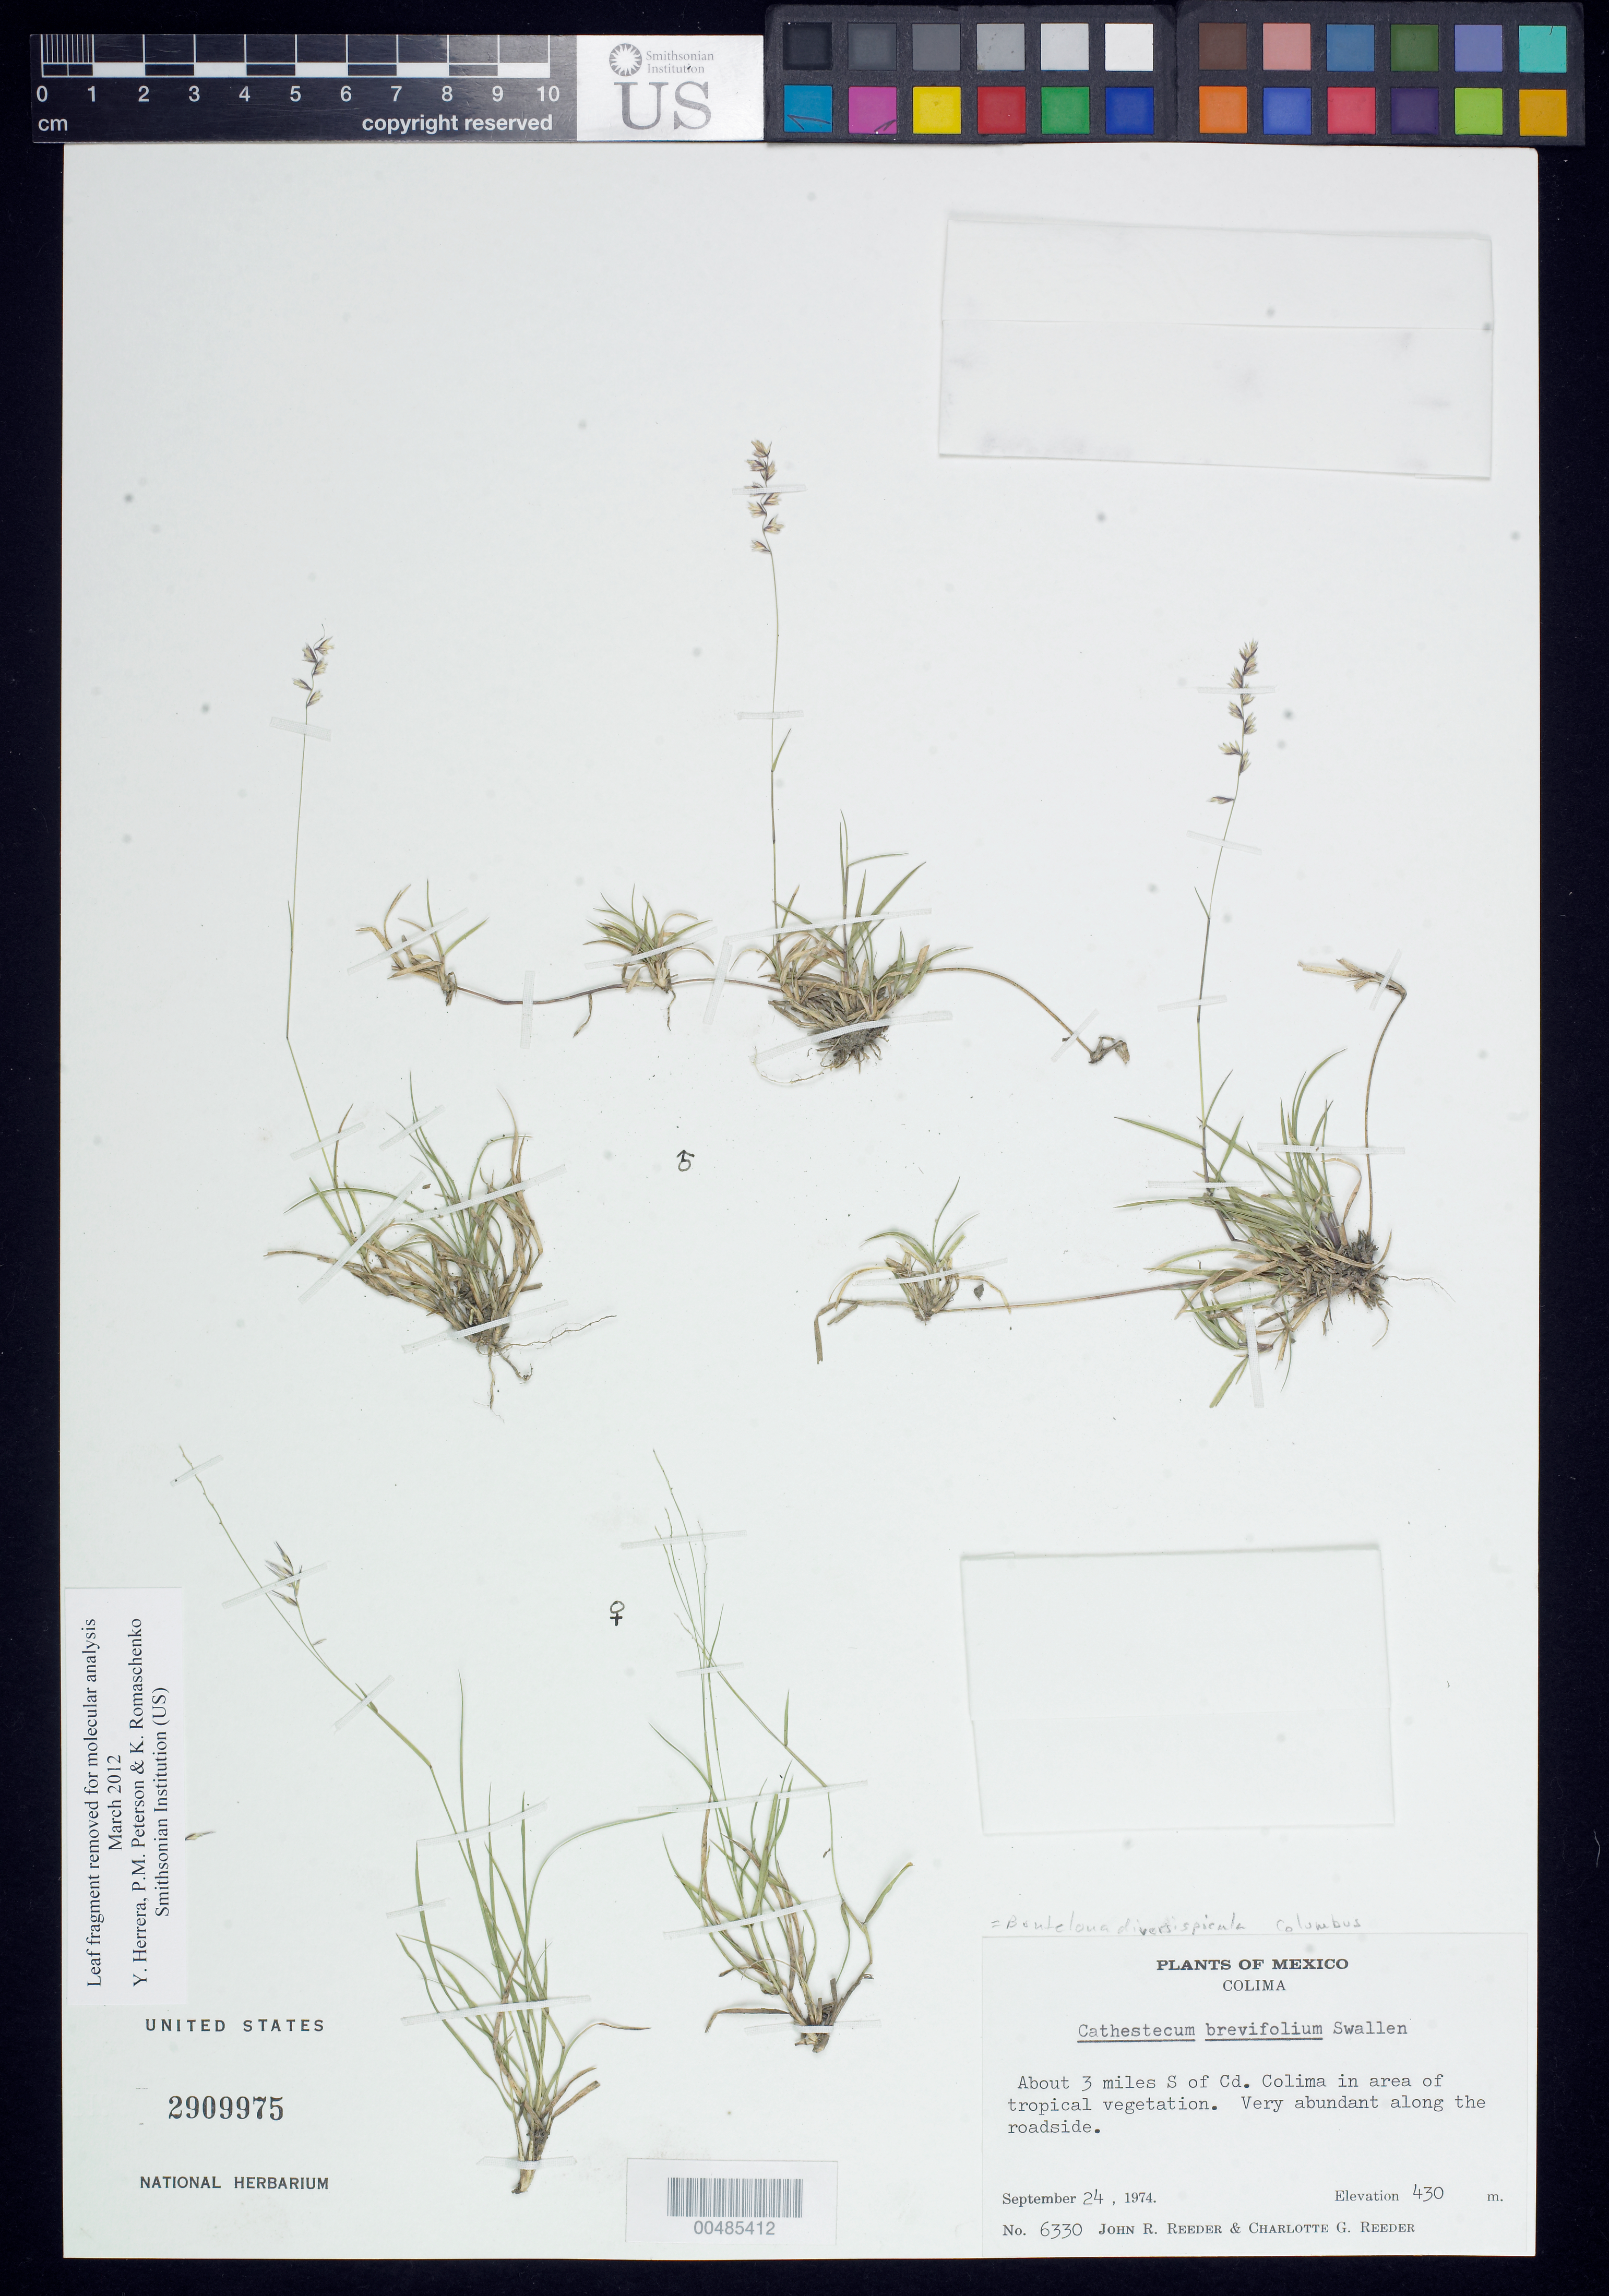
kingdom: Plantae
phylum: Tracheophyta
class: Liliopsida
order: Poales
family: Poaceae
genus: Bouteloua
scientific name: Bouteloua diversispicula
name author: Columbus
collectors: J. R. Reeder & C. G. Reeder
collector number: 6330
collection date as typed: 24 Sep 1974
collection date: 1974-09-24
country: Mexico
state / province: Colima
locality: About 3 mi S of Cd. Colima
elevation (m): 430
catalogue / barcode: US 2909975